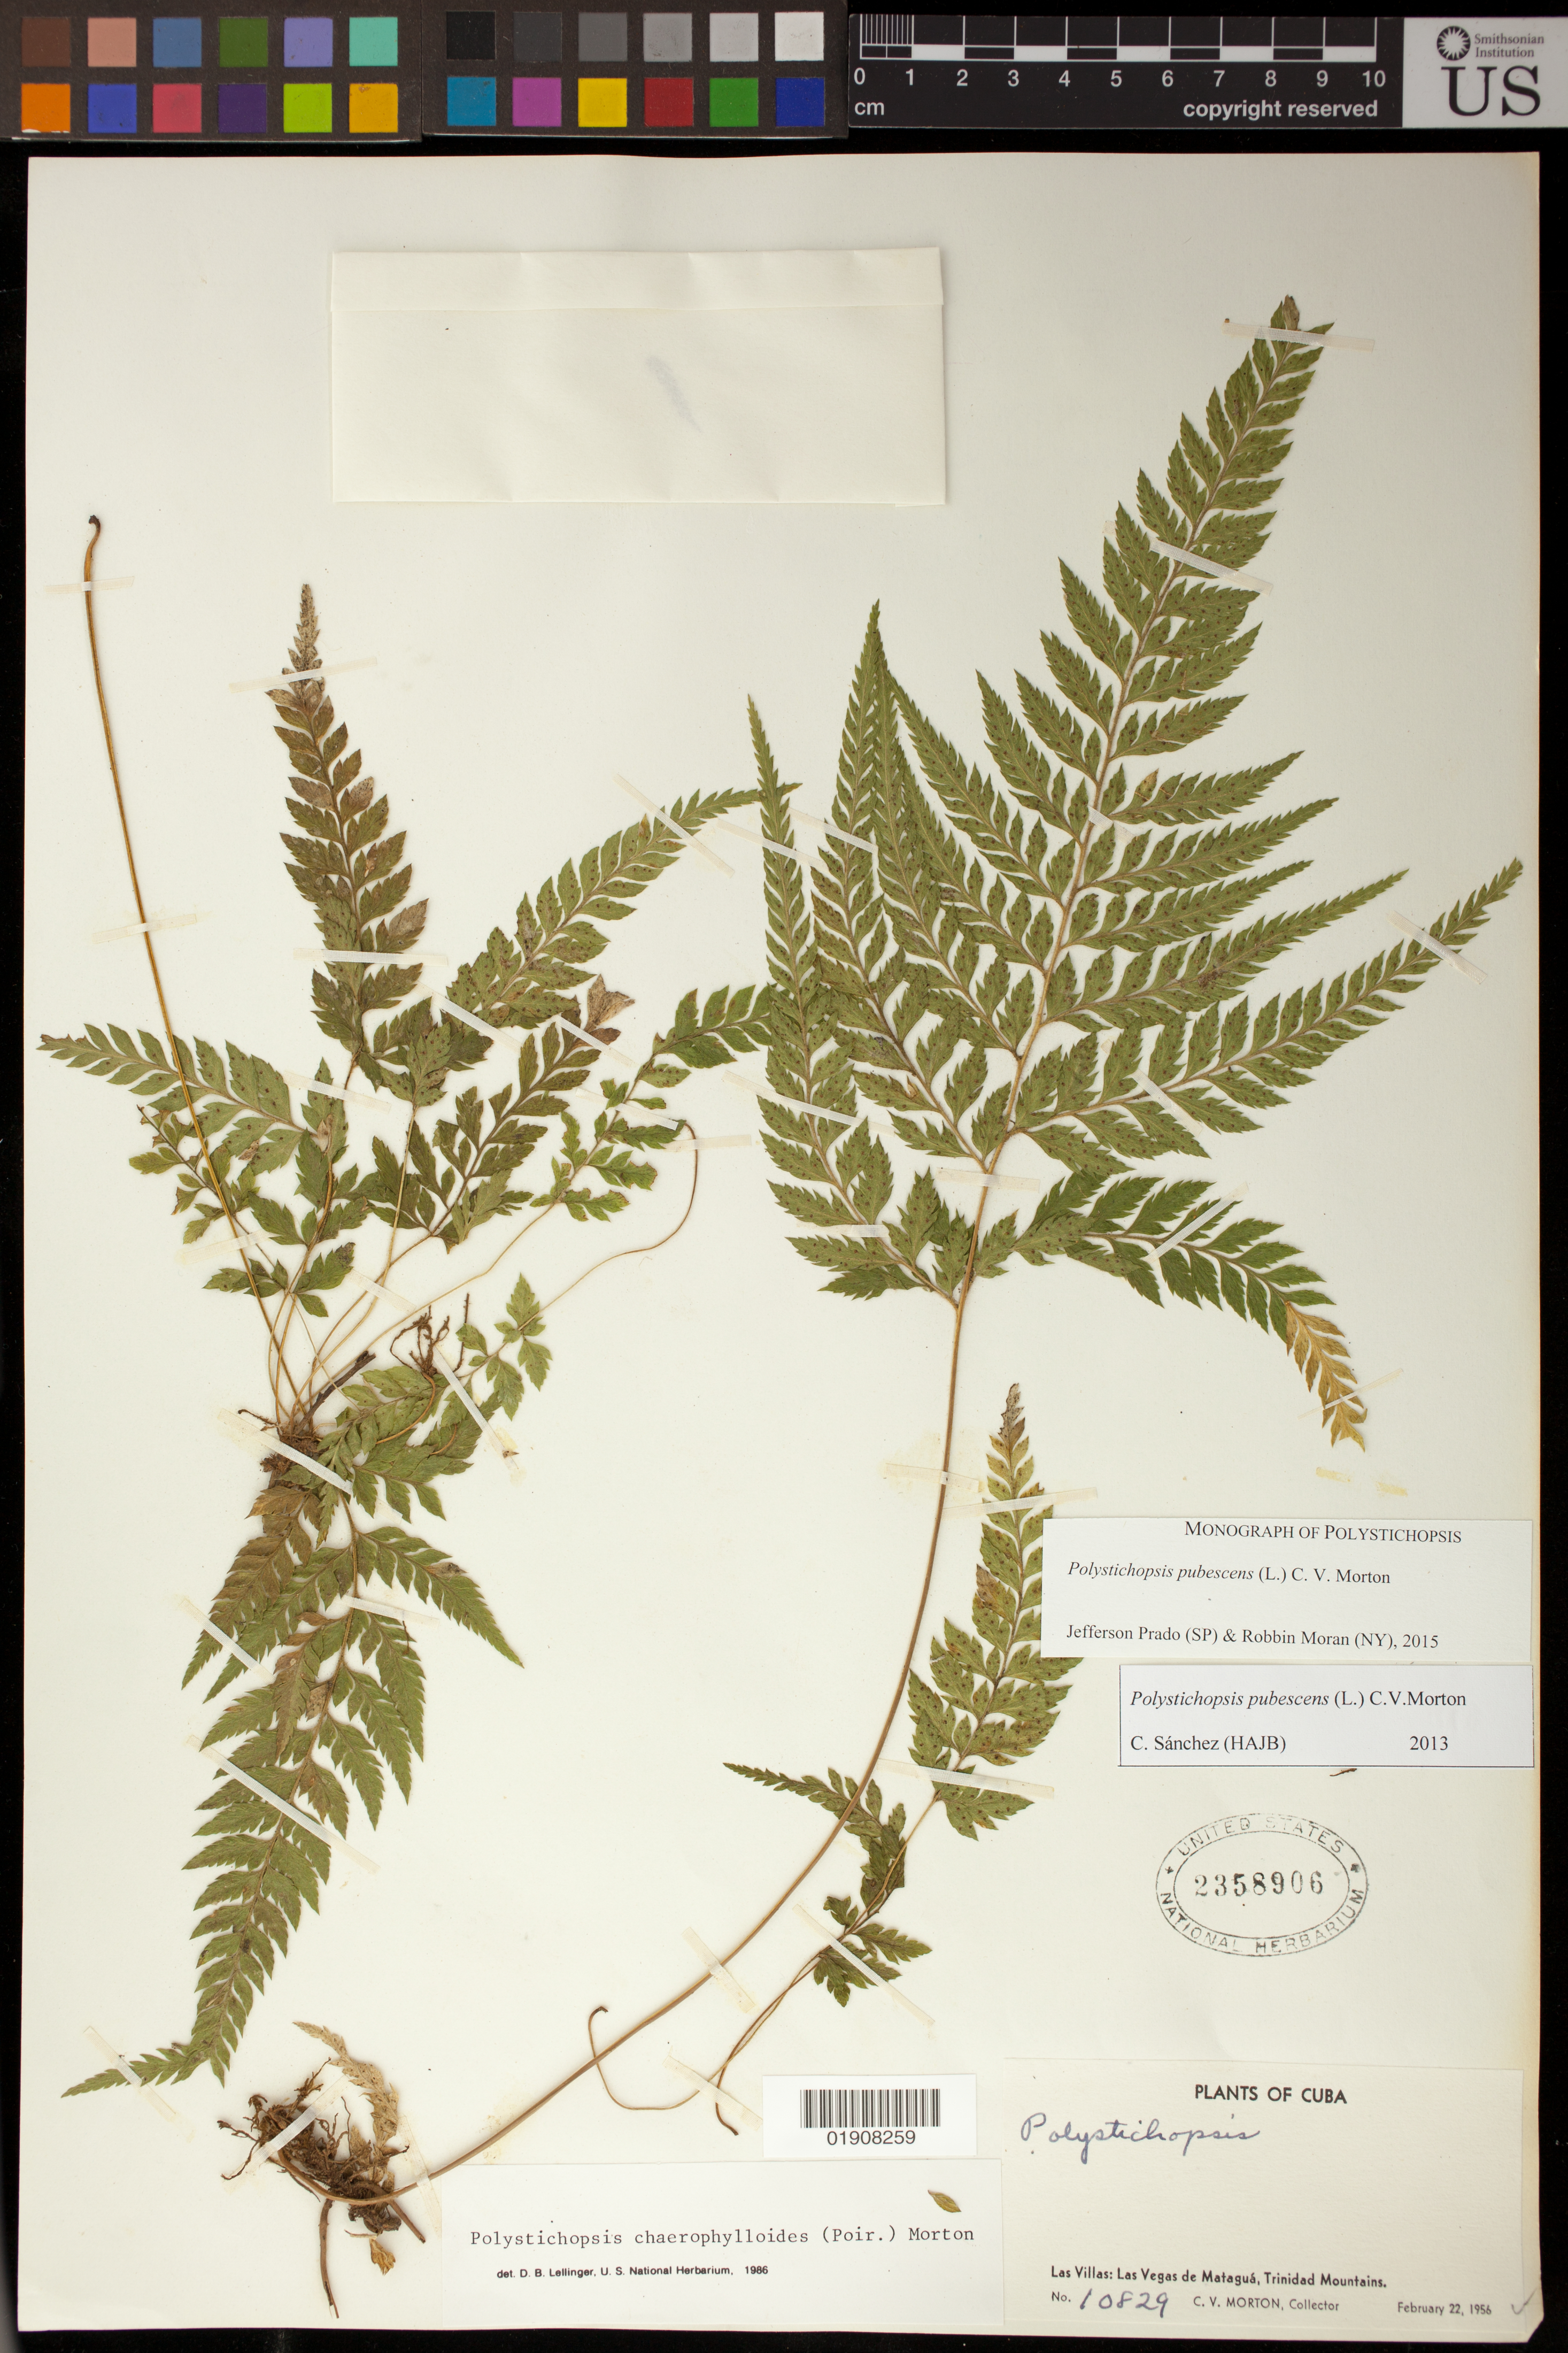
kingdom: Plantae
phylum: Tracheophyta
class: Polypodiopsida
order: Polypodiales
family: Dryopteridaceae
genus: Polystichopsis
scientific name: Polystichopsis pubescens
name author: (L.) C.V. Morton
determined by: Prado, J.; Moran, R. C.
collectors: C. V. Morton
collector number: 10829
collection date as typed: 22 Feb 1956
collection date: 1956-02-22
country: Cuba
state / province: Las Villas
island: Cuba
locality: Las Vegas de Mataguá, Trinidad Mountains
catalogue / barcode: US 2358906